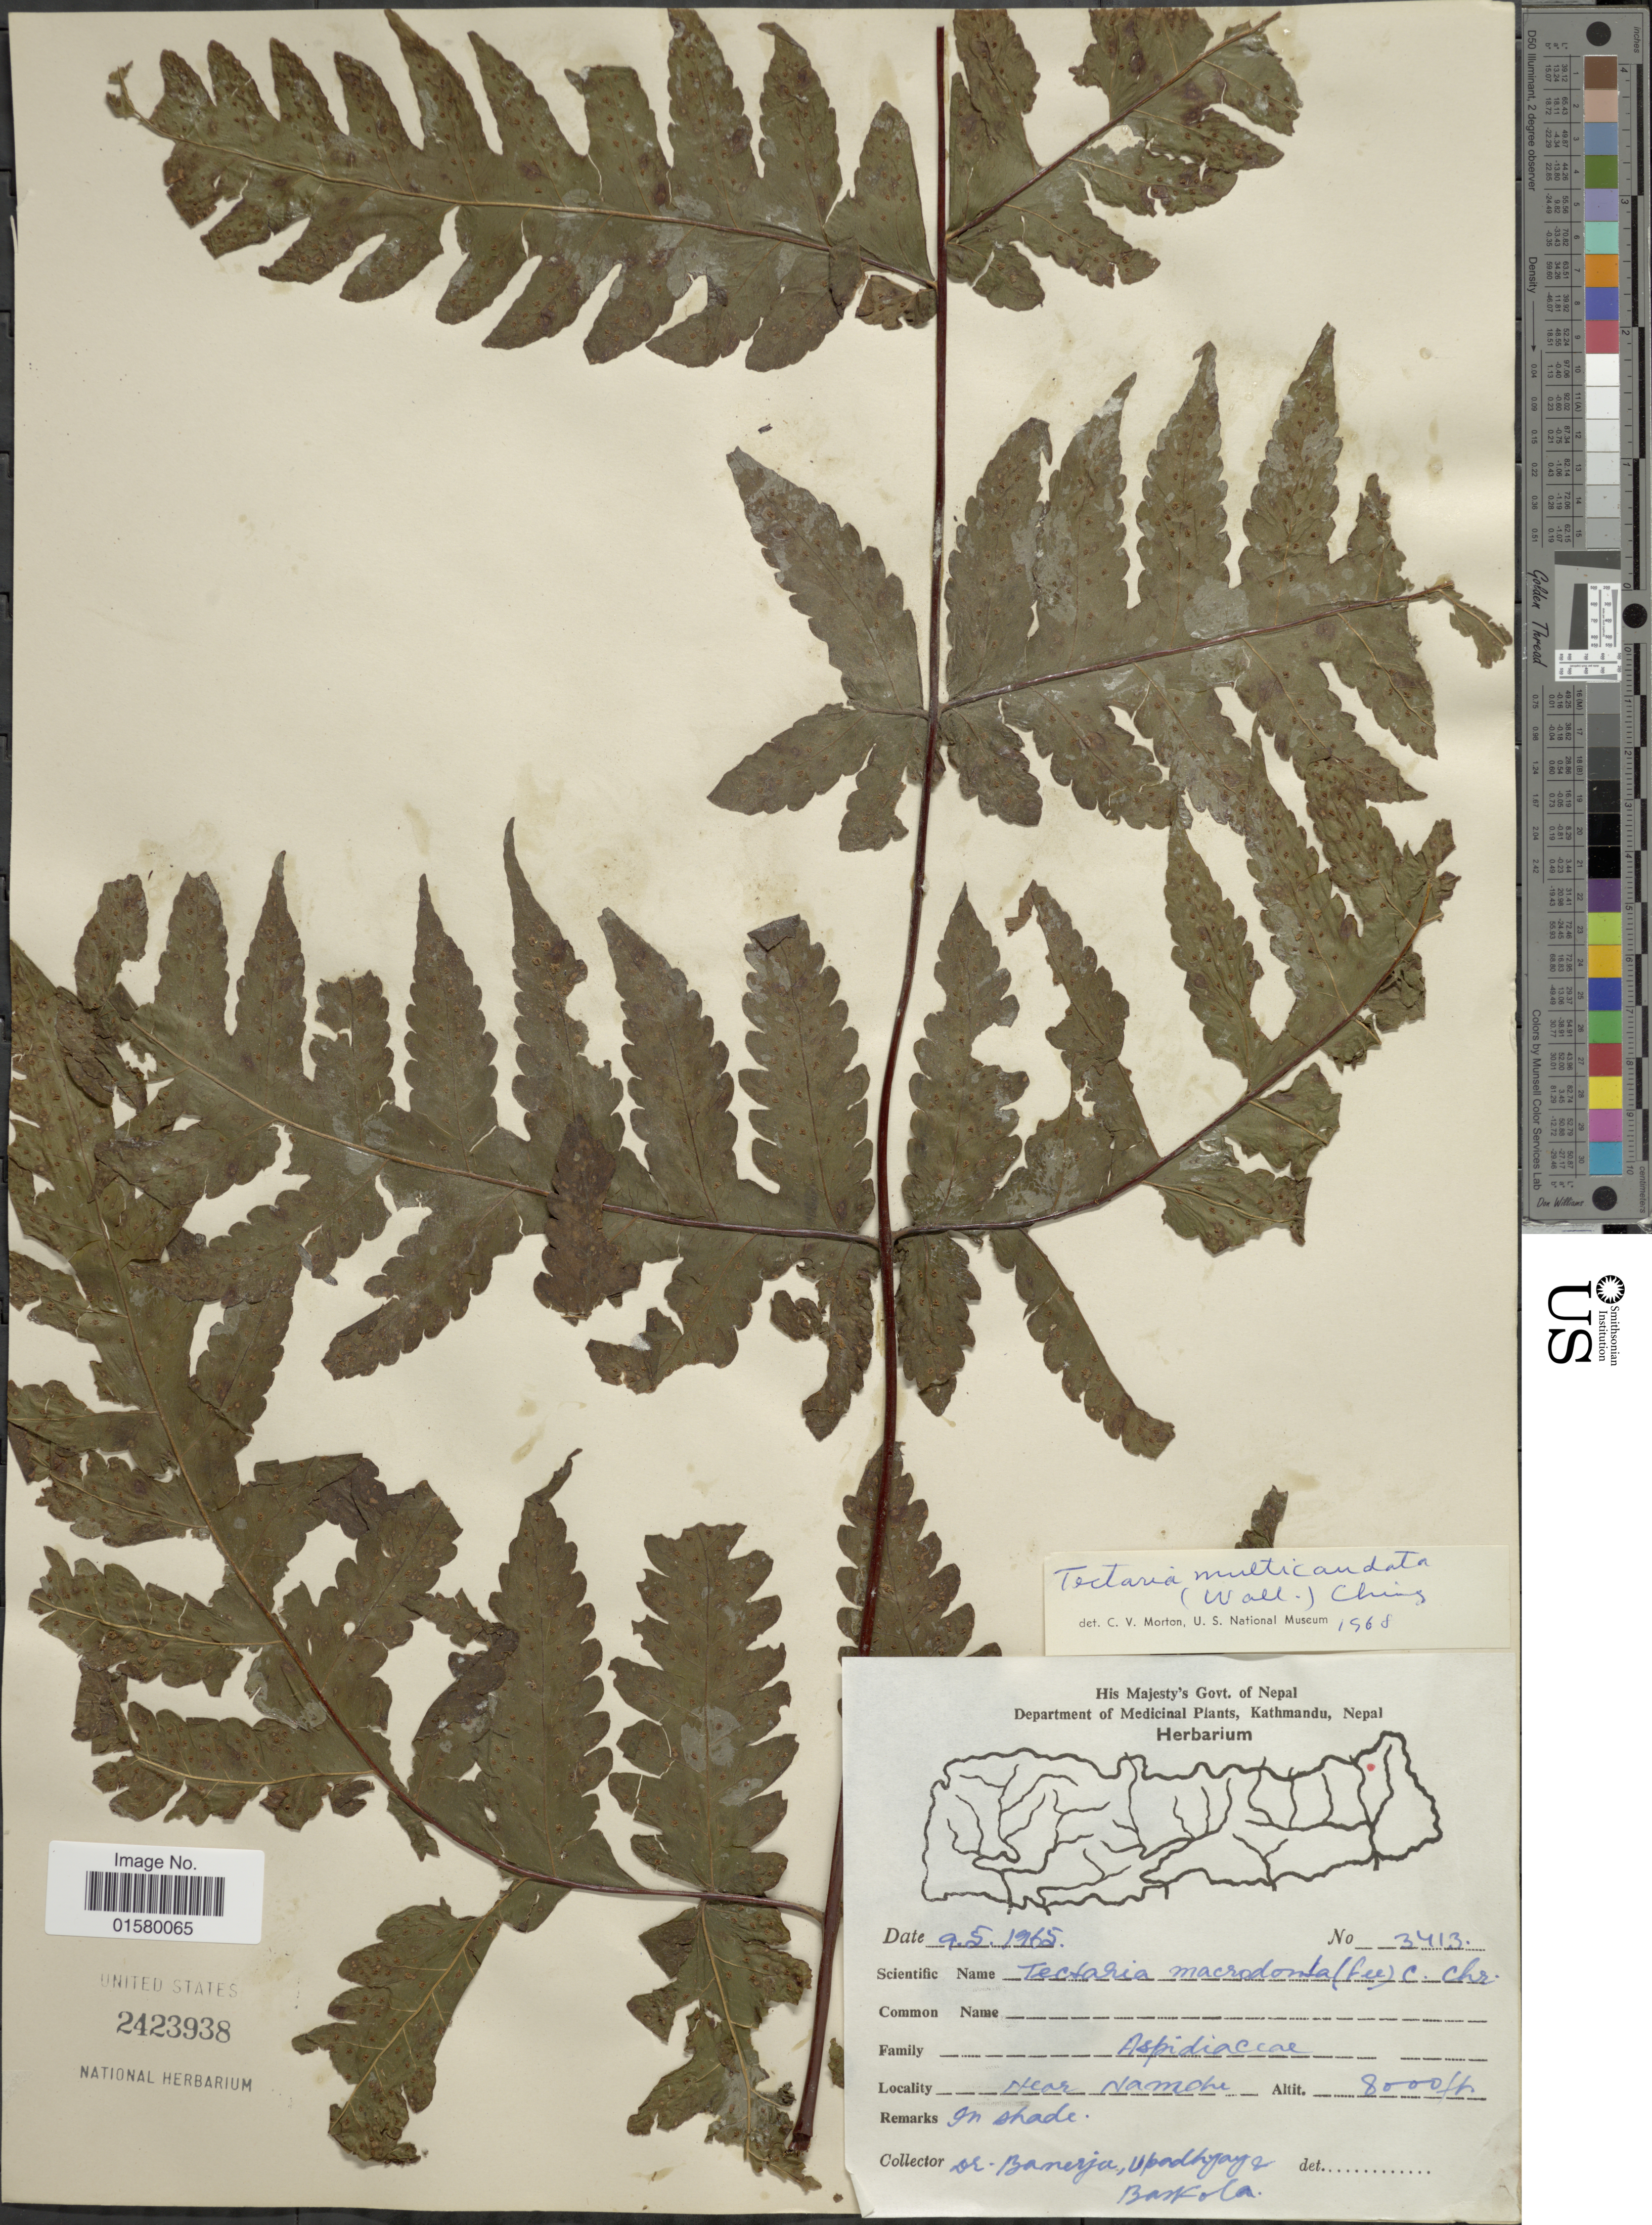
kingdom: Plantae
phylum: Tracheophyta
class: Polypodiopsida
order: Polypodiales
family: Tectariaceae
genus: Tectaria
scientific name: Tectaria coadunata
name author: (J. Sm.) C. Chr.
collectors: -. Banerjee, Upadhyay, -- & Baskola, --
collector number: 3413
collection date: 1965-05-09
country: India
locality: Near Mandu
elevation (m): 2438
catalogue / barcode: US 2423938